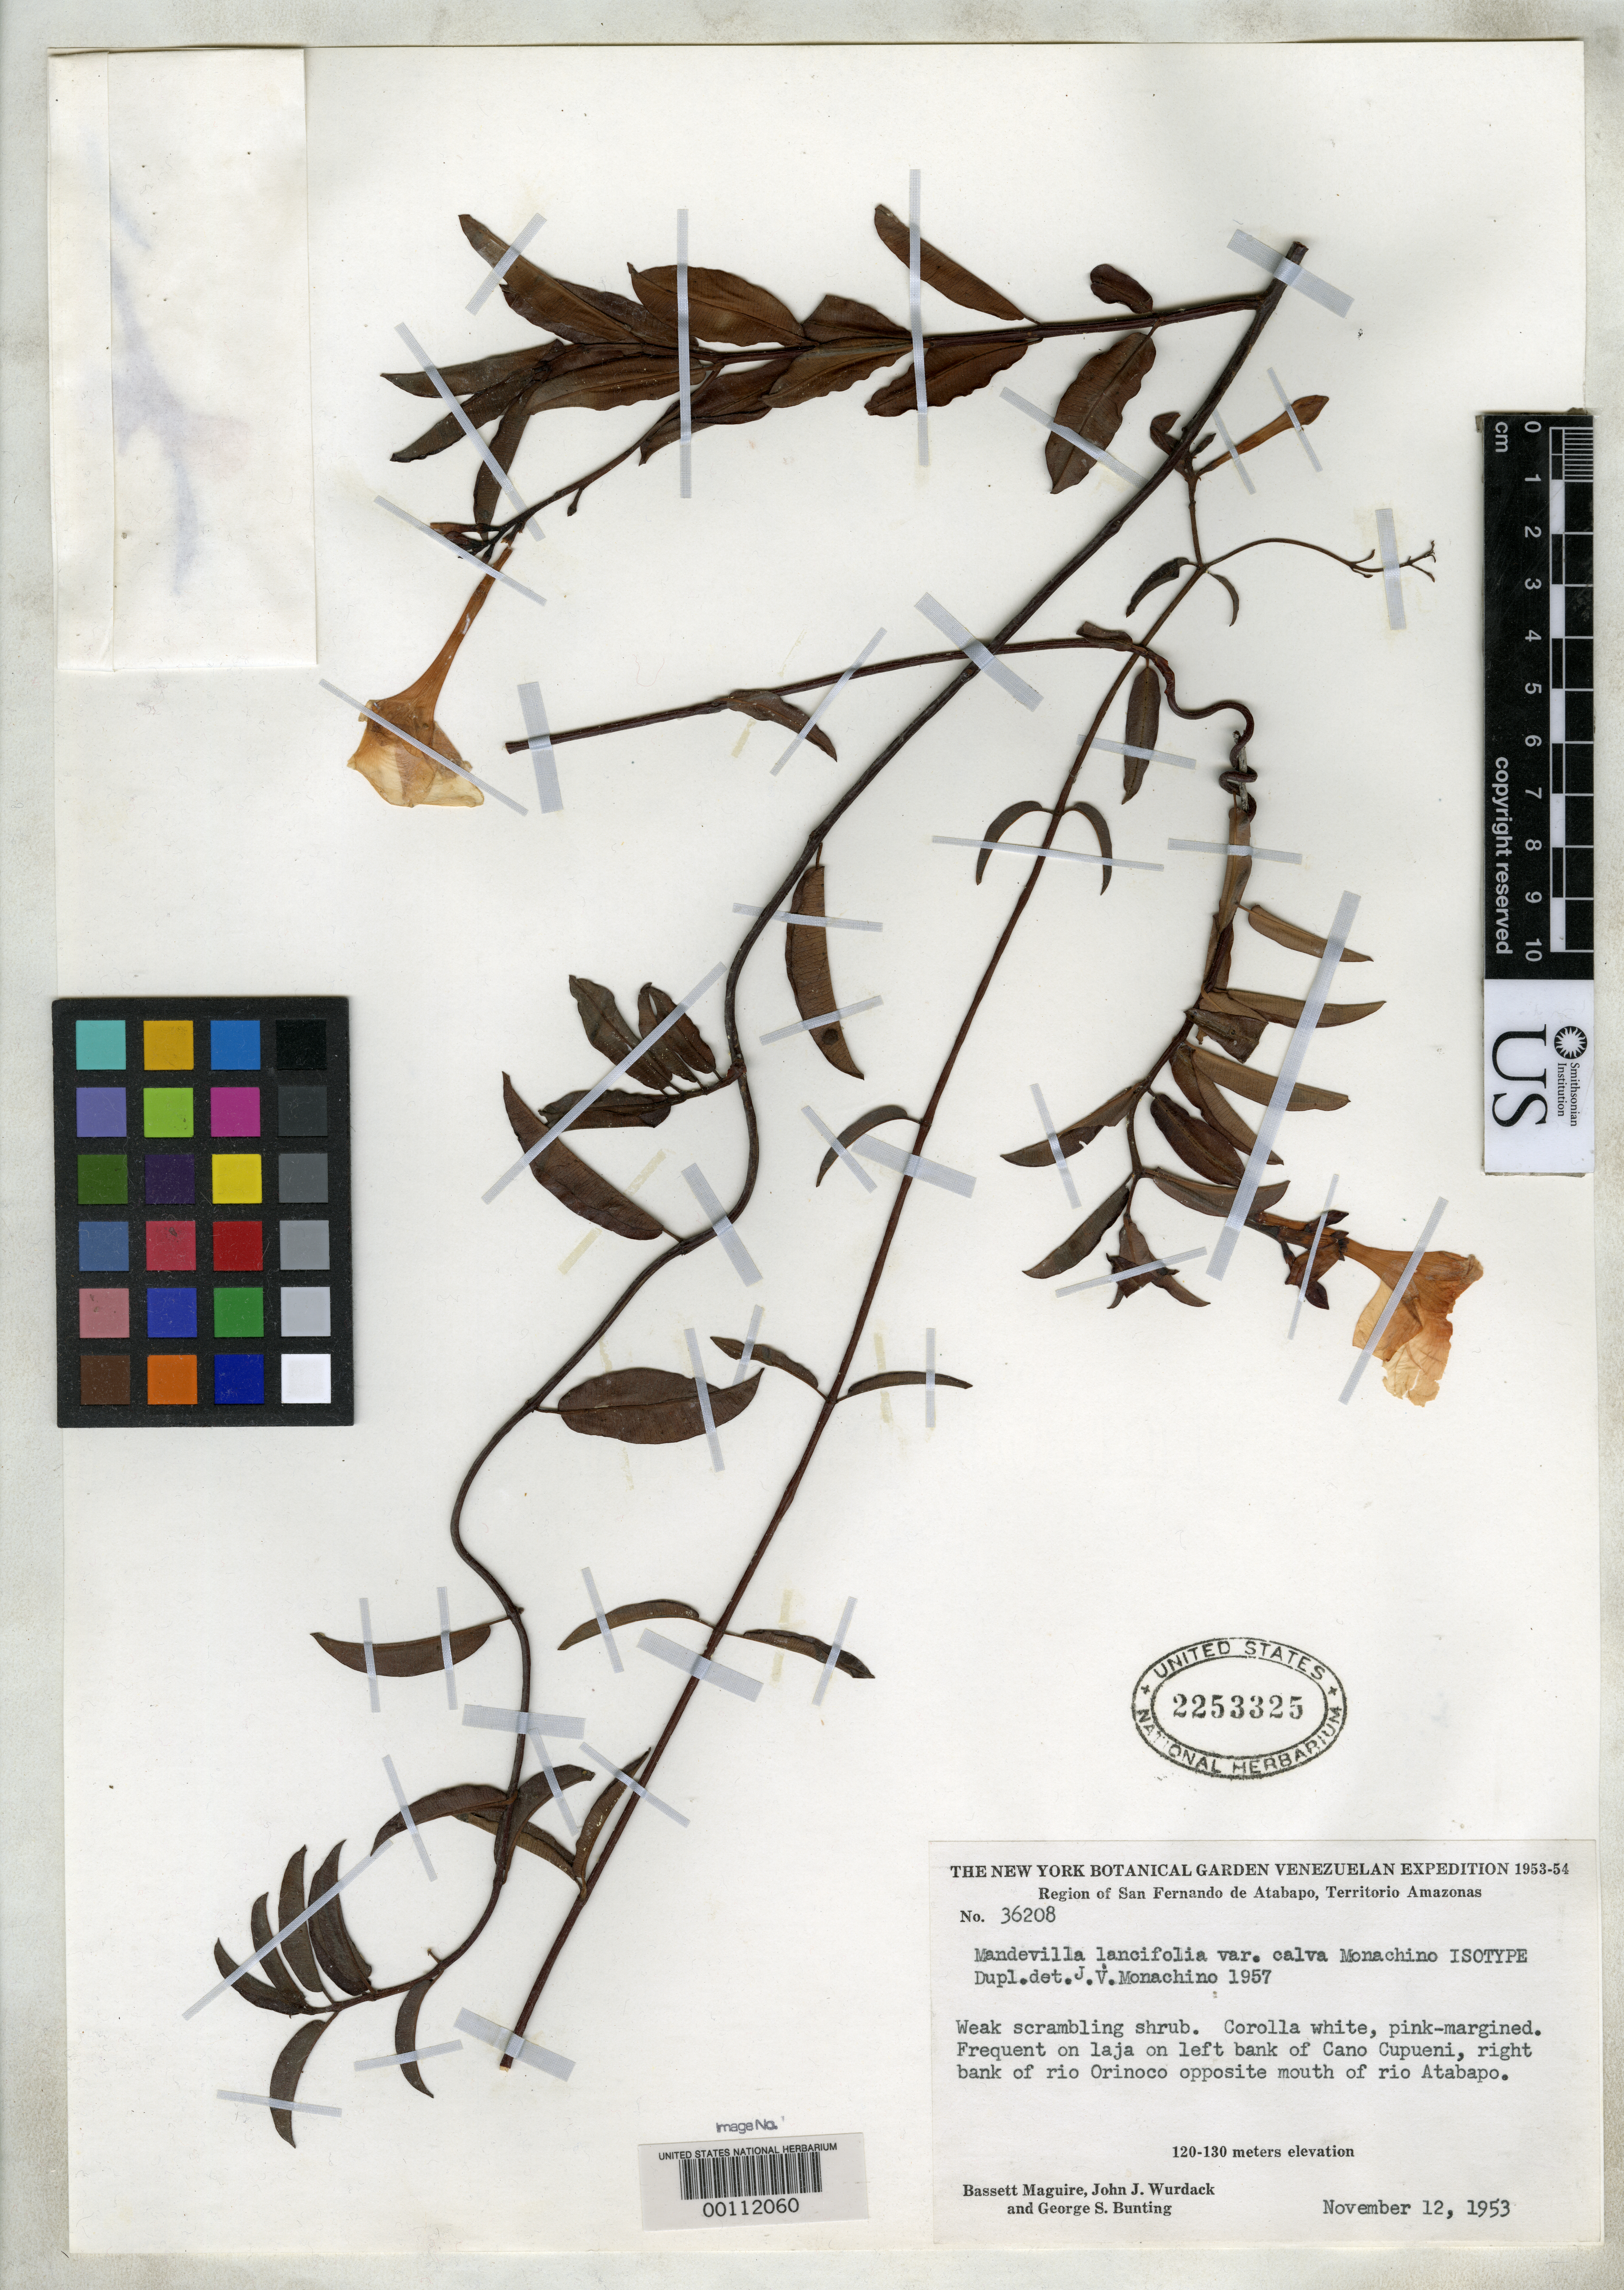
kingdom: Plantae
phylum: Tracheophyta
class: Magnoliopsida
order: Gentianales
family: Apocynaceae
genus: Mandevilla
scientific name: Mandevilla lancifolia var. calva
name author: Monach.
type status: Isotype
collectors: B. Maguire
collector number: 36208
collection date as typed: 12 Nov 1953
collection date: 1953-11-12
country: Venezuela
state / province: Amazonas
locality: San Fernando de Atabapo.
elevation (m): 120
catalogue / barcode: US 2253325